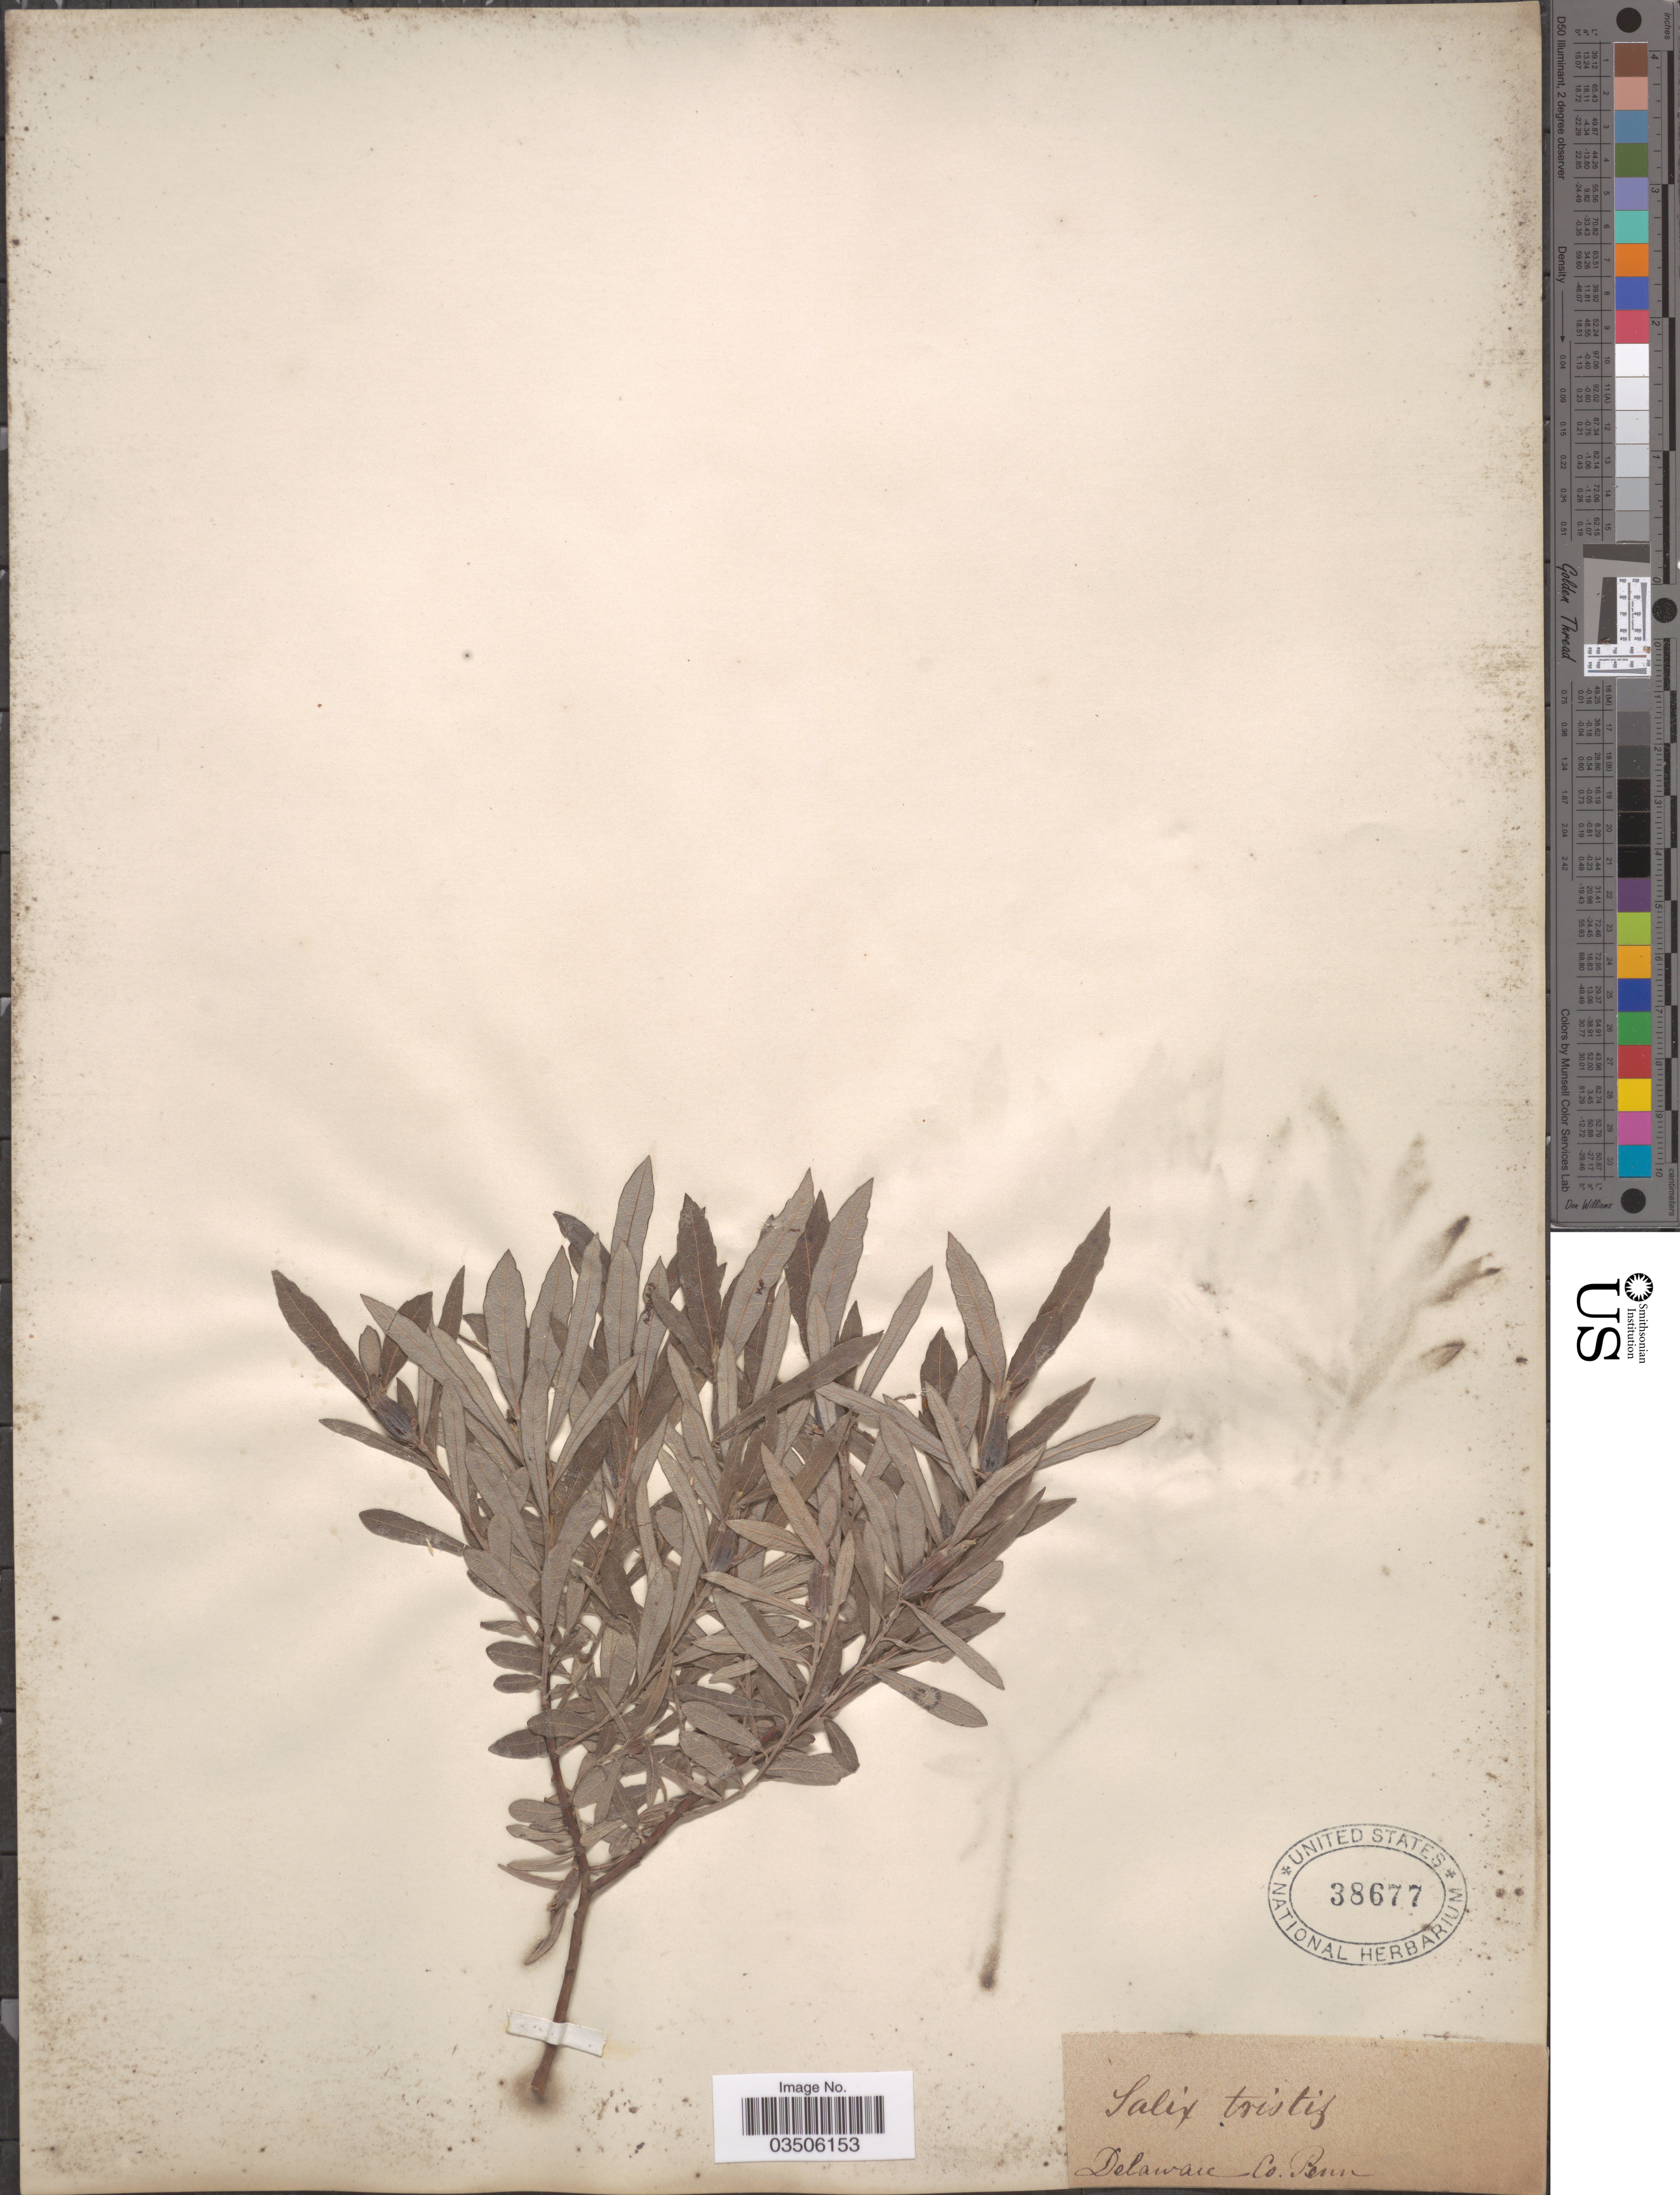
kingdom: Plantae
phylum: Tracheophyta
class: Magnoliopsida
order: Malpighiales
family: Salicaceae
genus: Salix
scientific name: Salix tristis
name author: Aiton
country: United States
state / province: Pennsylvania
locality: Delaware Co.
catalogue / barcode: US 38677